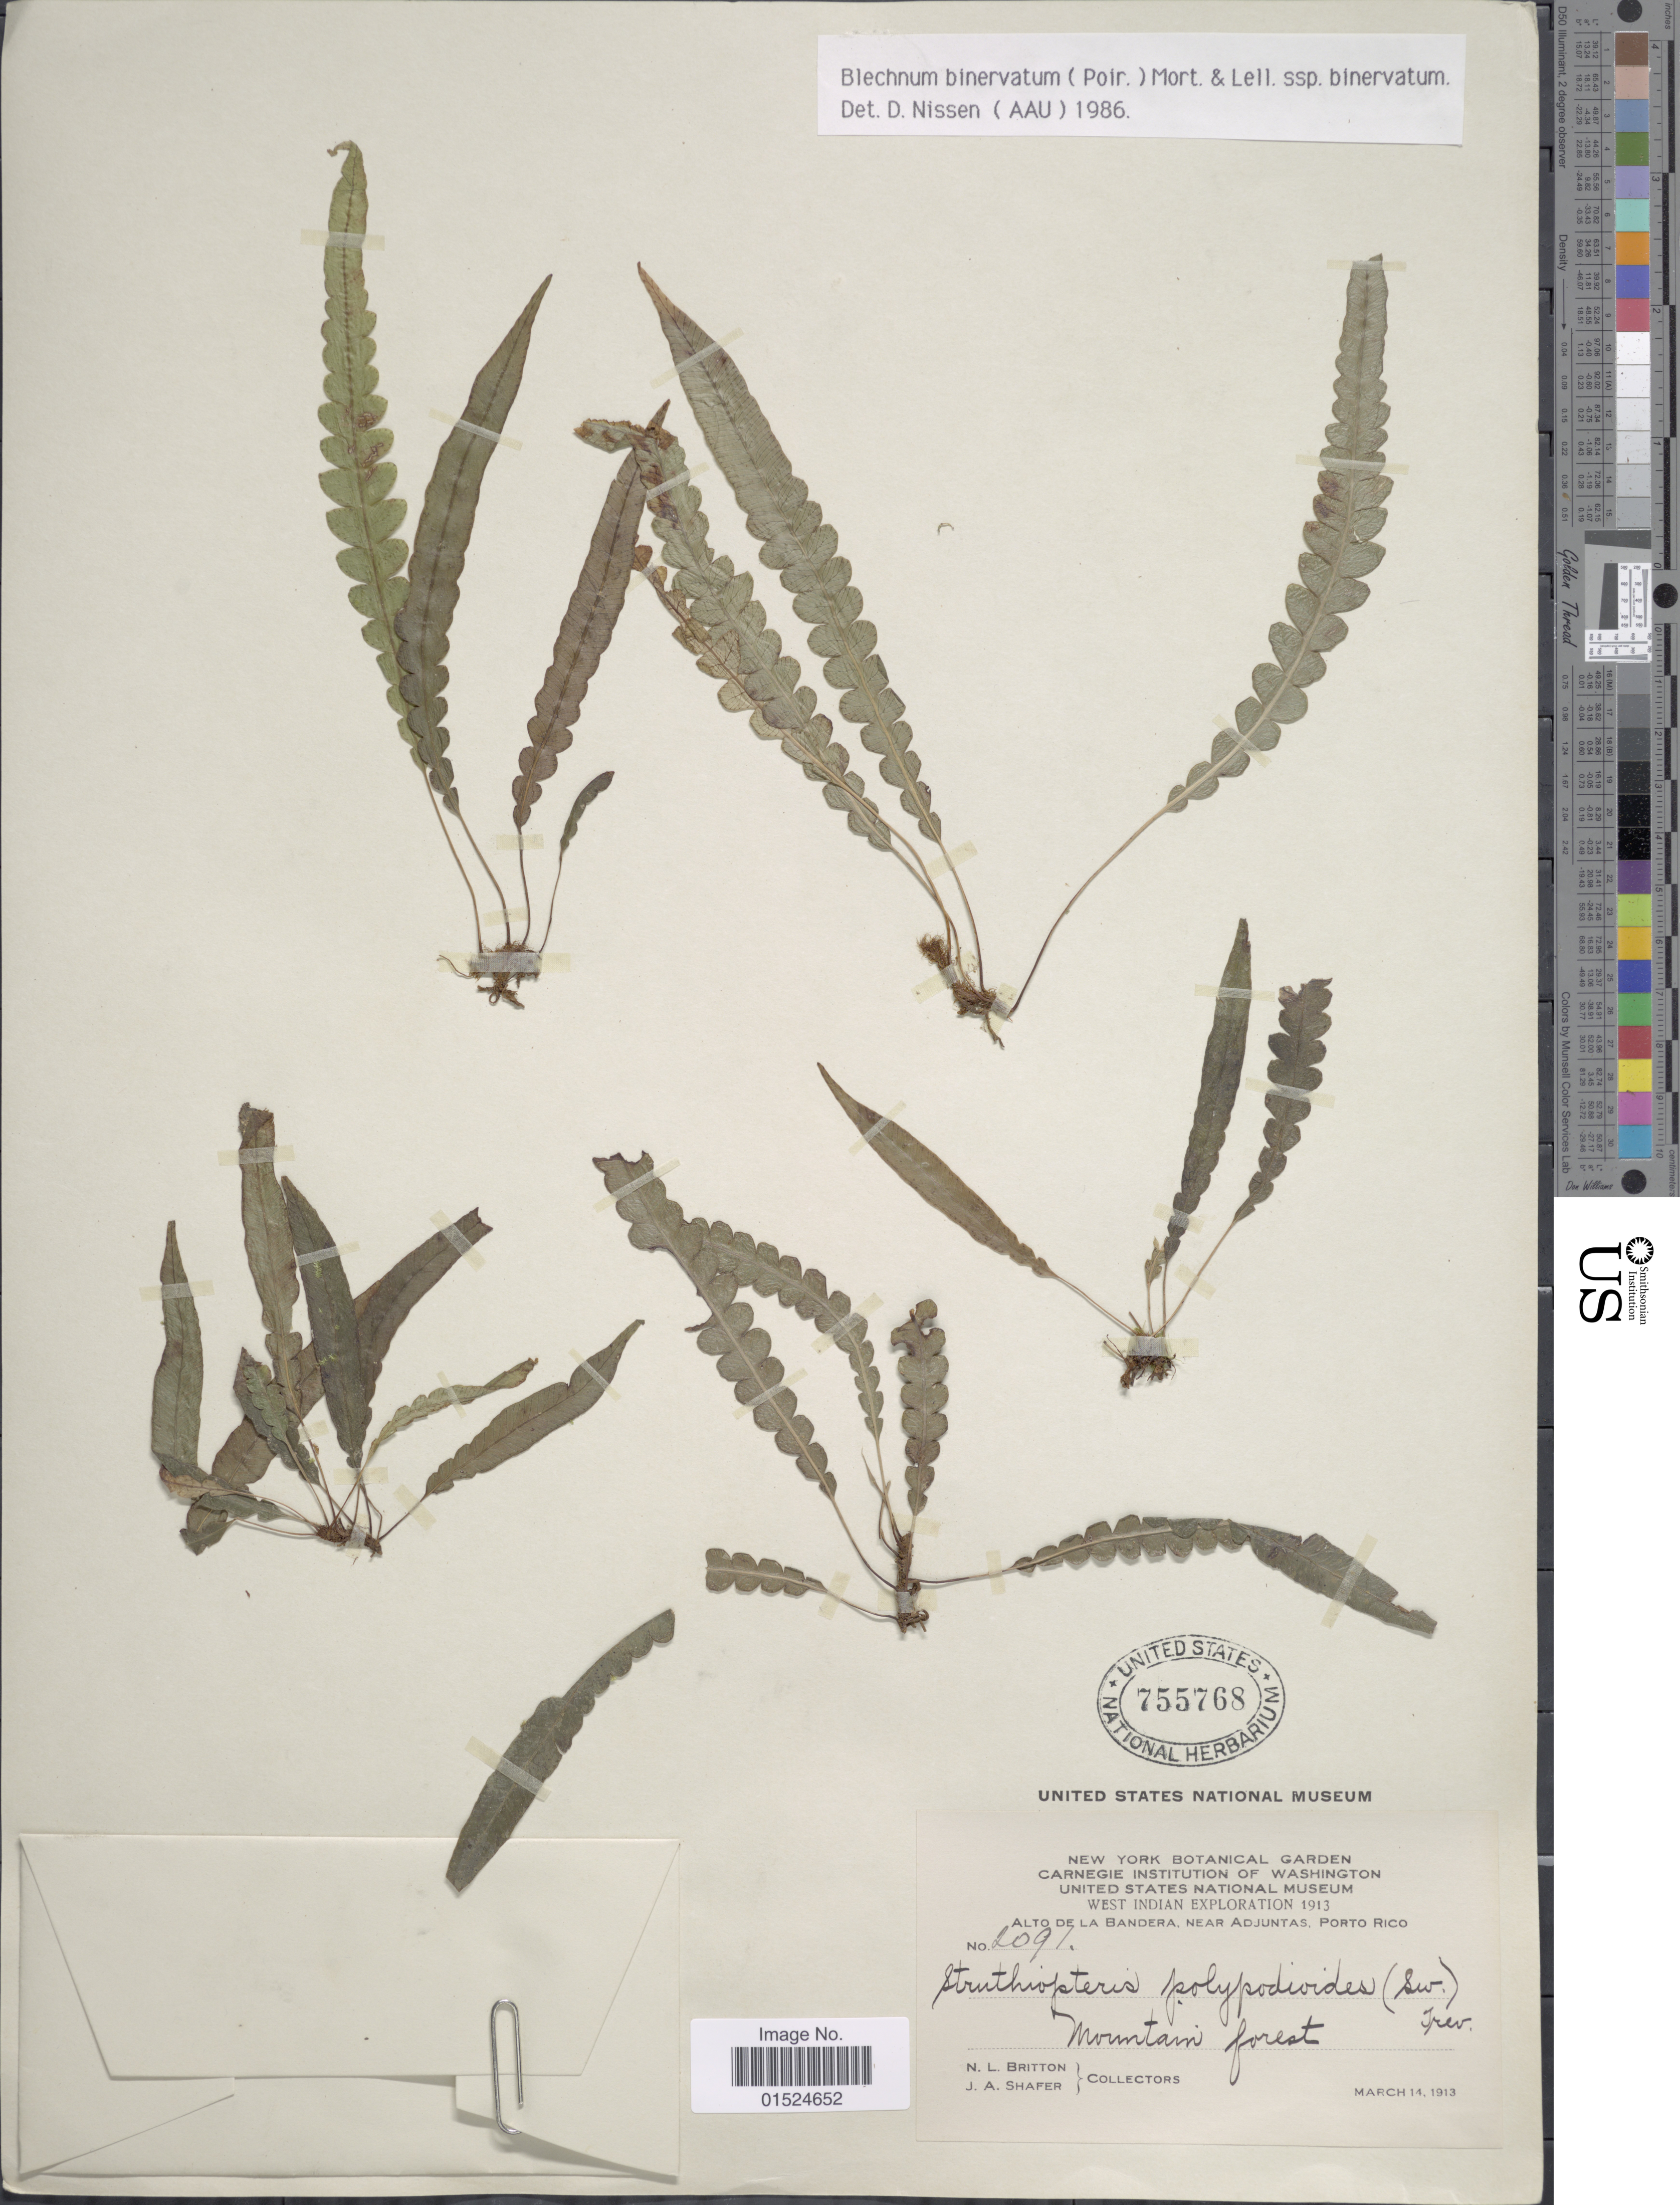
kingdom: Plantae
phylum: Tracheophyta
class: Polypodiopsida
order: Polypodiales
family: Blechnaceae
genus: Blechnum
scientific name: Blechnum binervatum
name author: (Poir.) C.V. Morton & Lellinger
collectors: N. Britton & J. A. Shafer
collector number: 2091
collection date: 1913-03-14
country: Puerto Rico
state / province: Adjuntas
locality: West Indian, Alto de La Bandera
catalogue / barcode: US 755768